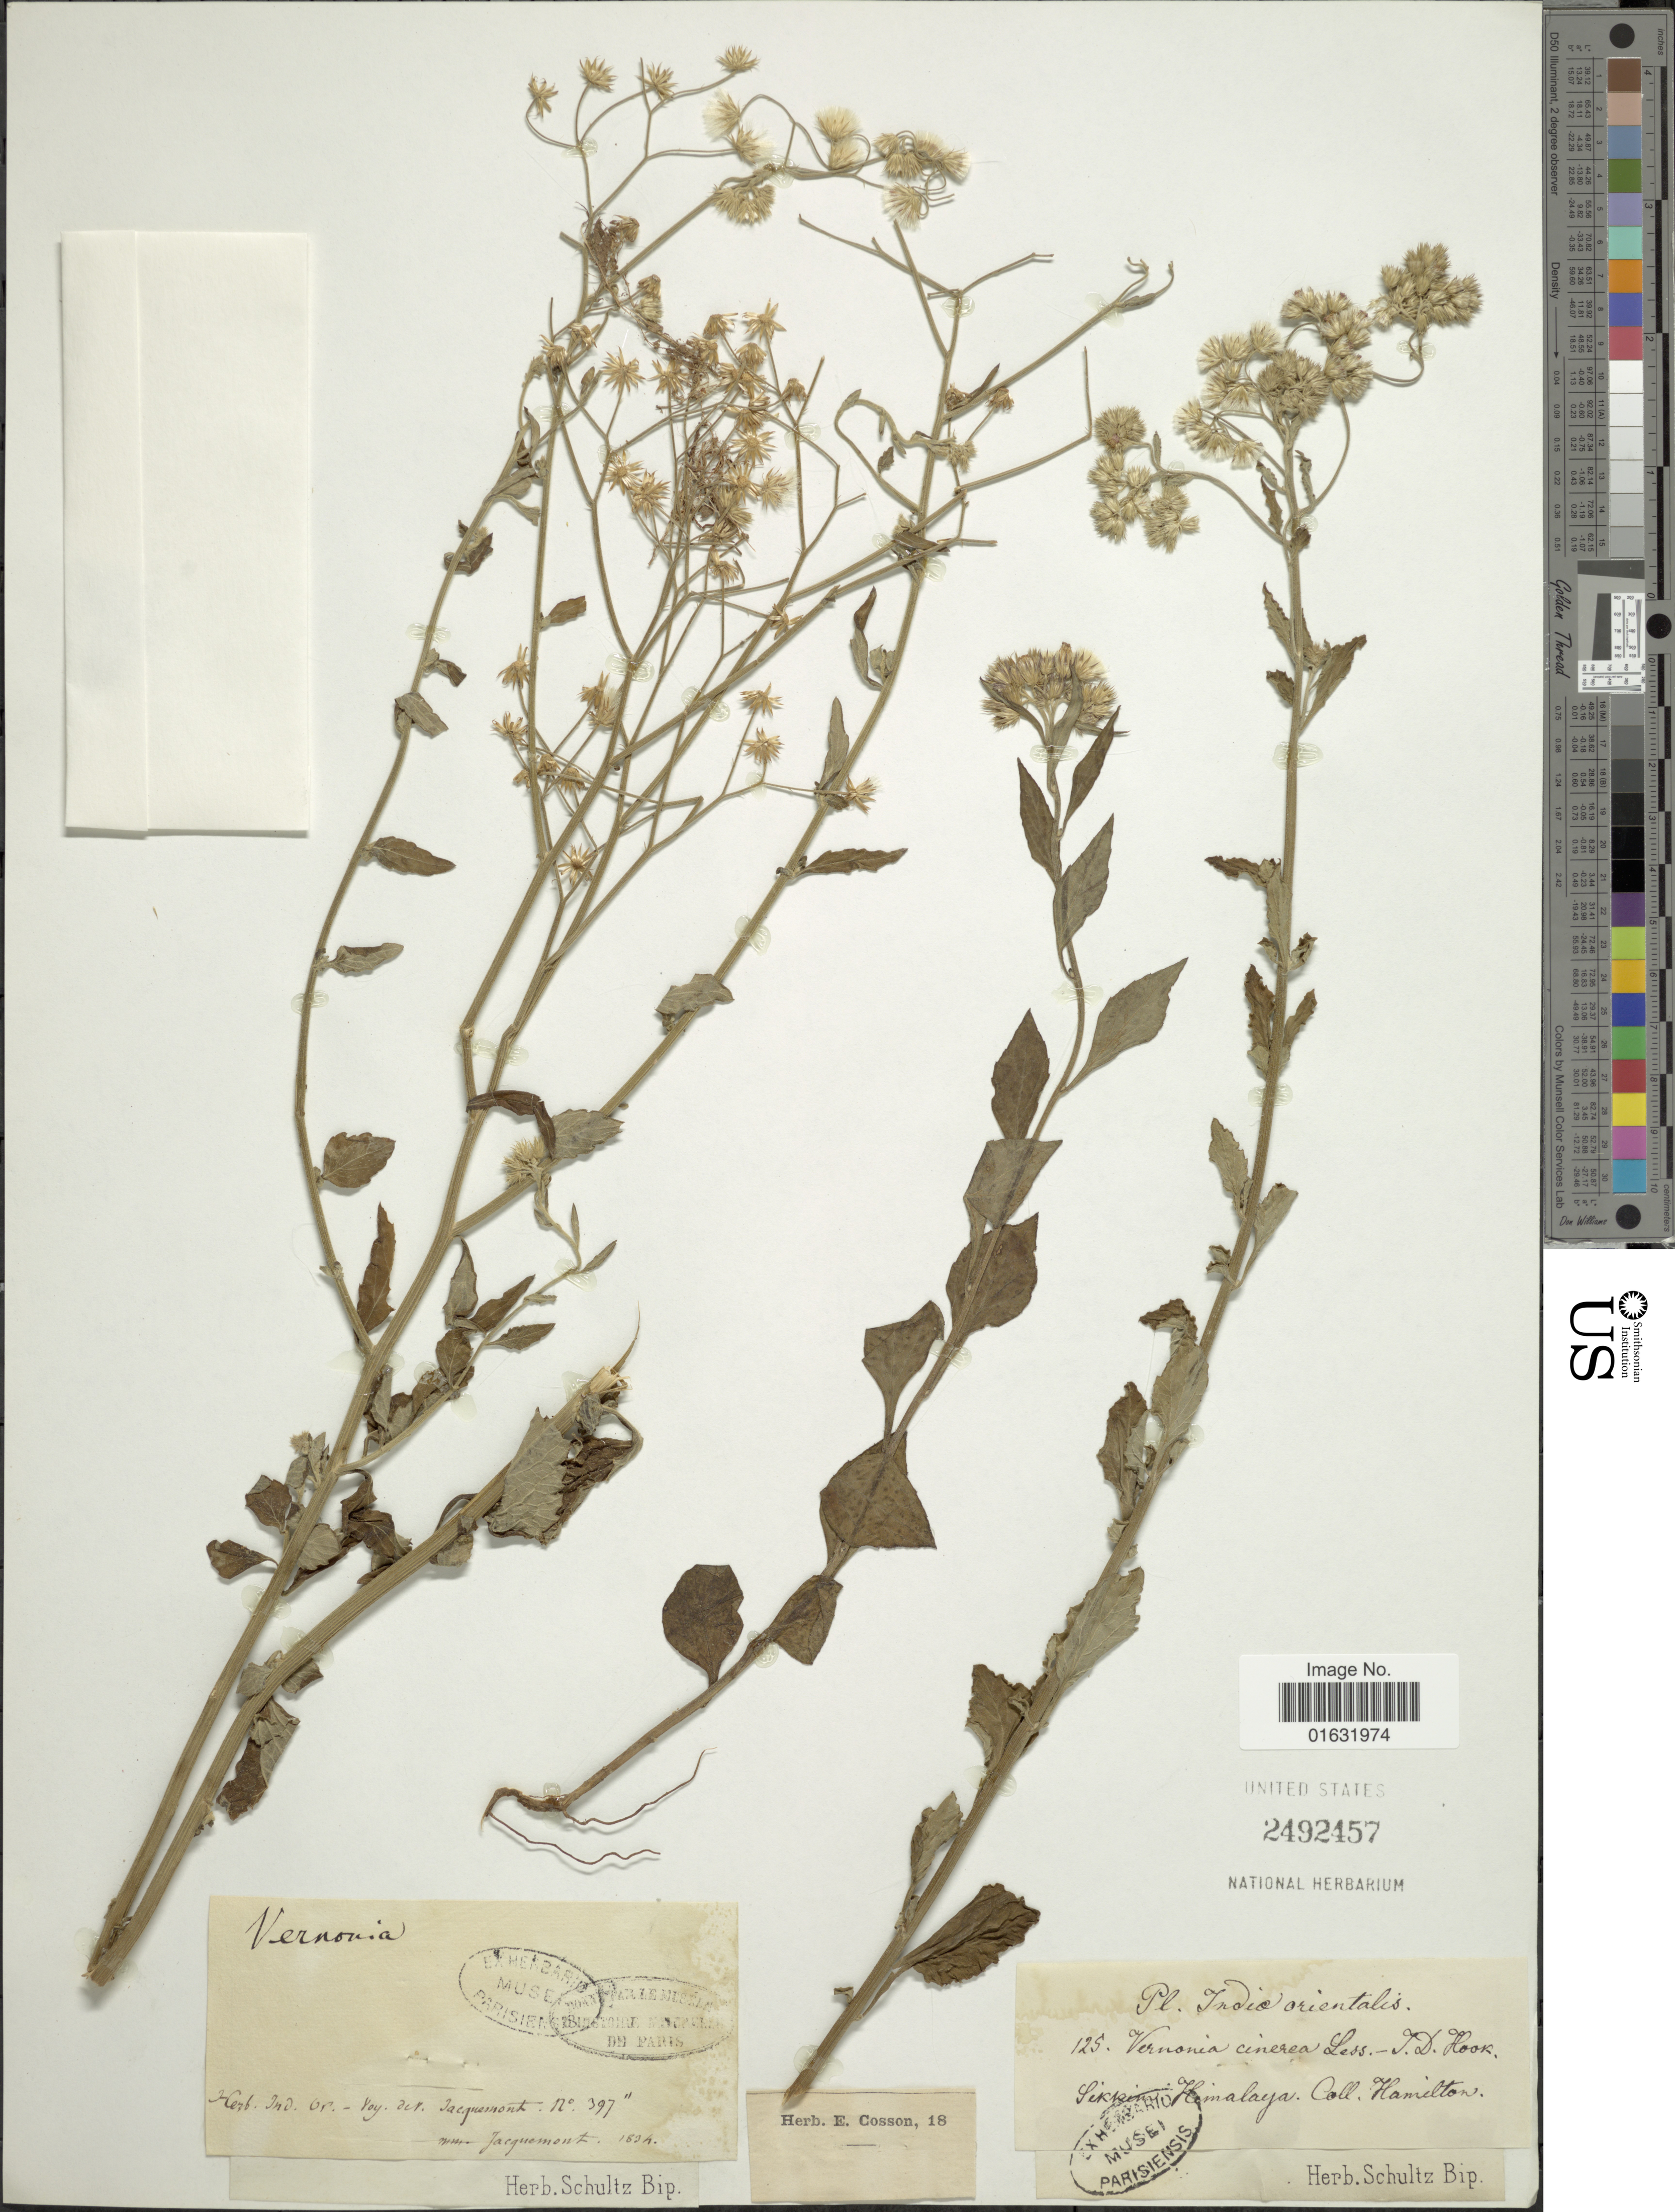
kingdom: Plantae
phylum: Tracheophyta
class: Magnoliopsida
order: Asterales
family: Asteraceae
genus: Cyanthillium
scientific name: Cyanthillium cinereum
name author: (L.) H. Rob.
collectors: Hamilton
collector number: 125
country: India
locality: Sirrin, Himalaya.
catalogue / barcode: US 2492457